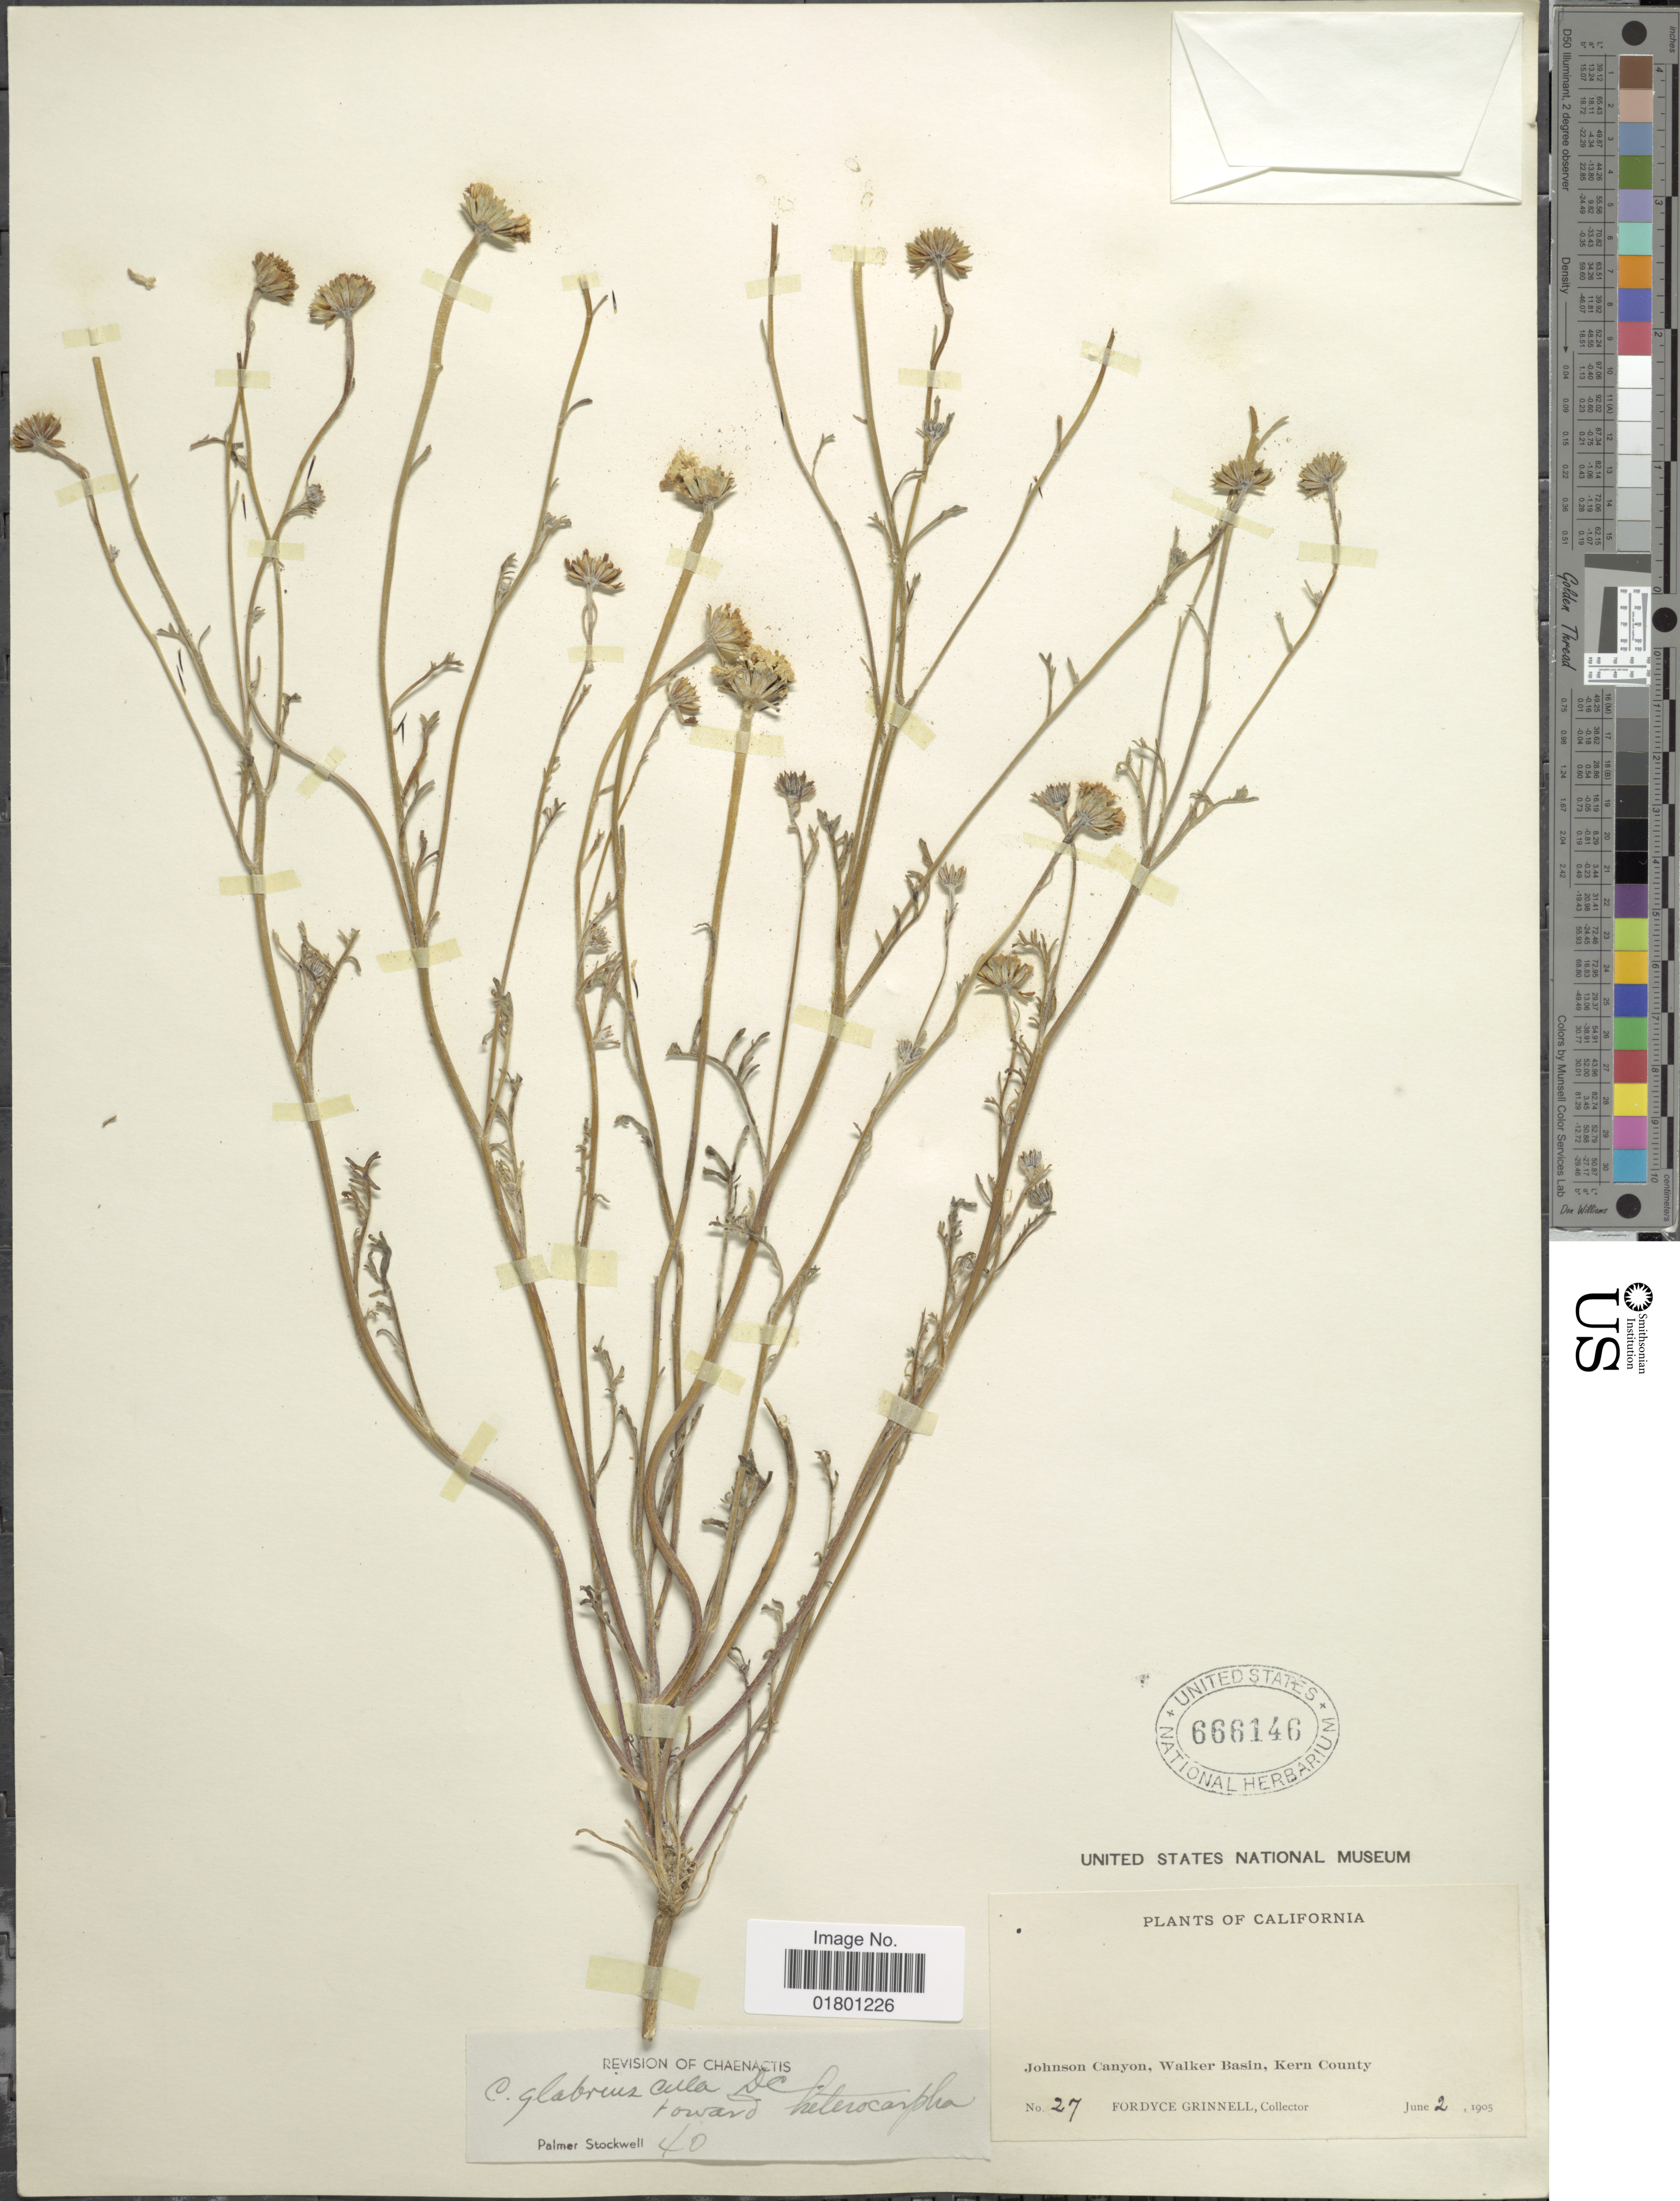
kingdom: Plantae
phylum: Tracheophyta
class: Magnoliopsida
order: Asterales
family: Asteraceae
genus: Chaenactis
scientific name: Chaenactis glabriuscula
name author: DC.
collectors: F. Grinnell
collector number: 27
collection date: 1905-06-02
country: United States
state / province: California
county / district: Kern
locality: Johnson Canyon, Walker Basin, Kern County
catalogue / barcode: US 666146